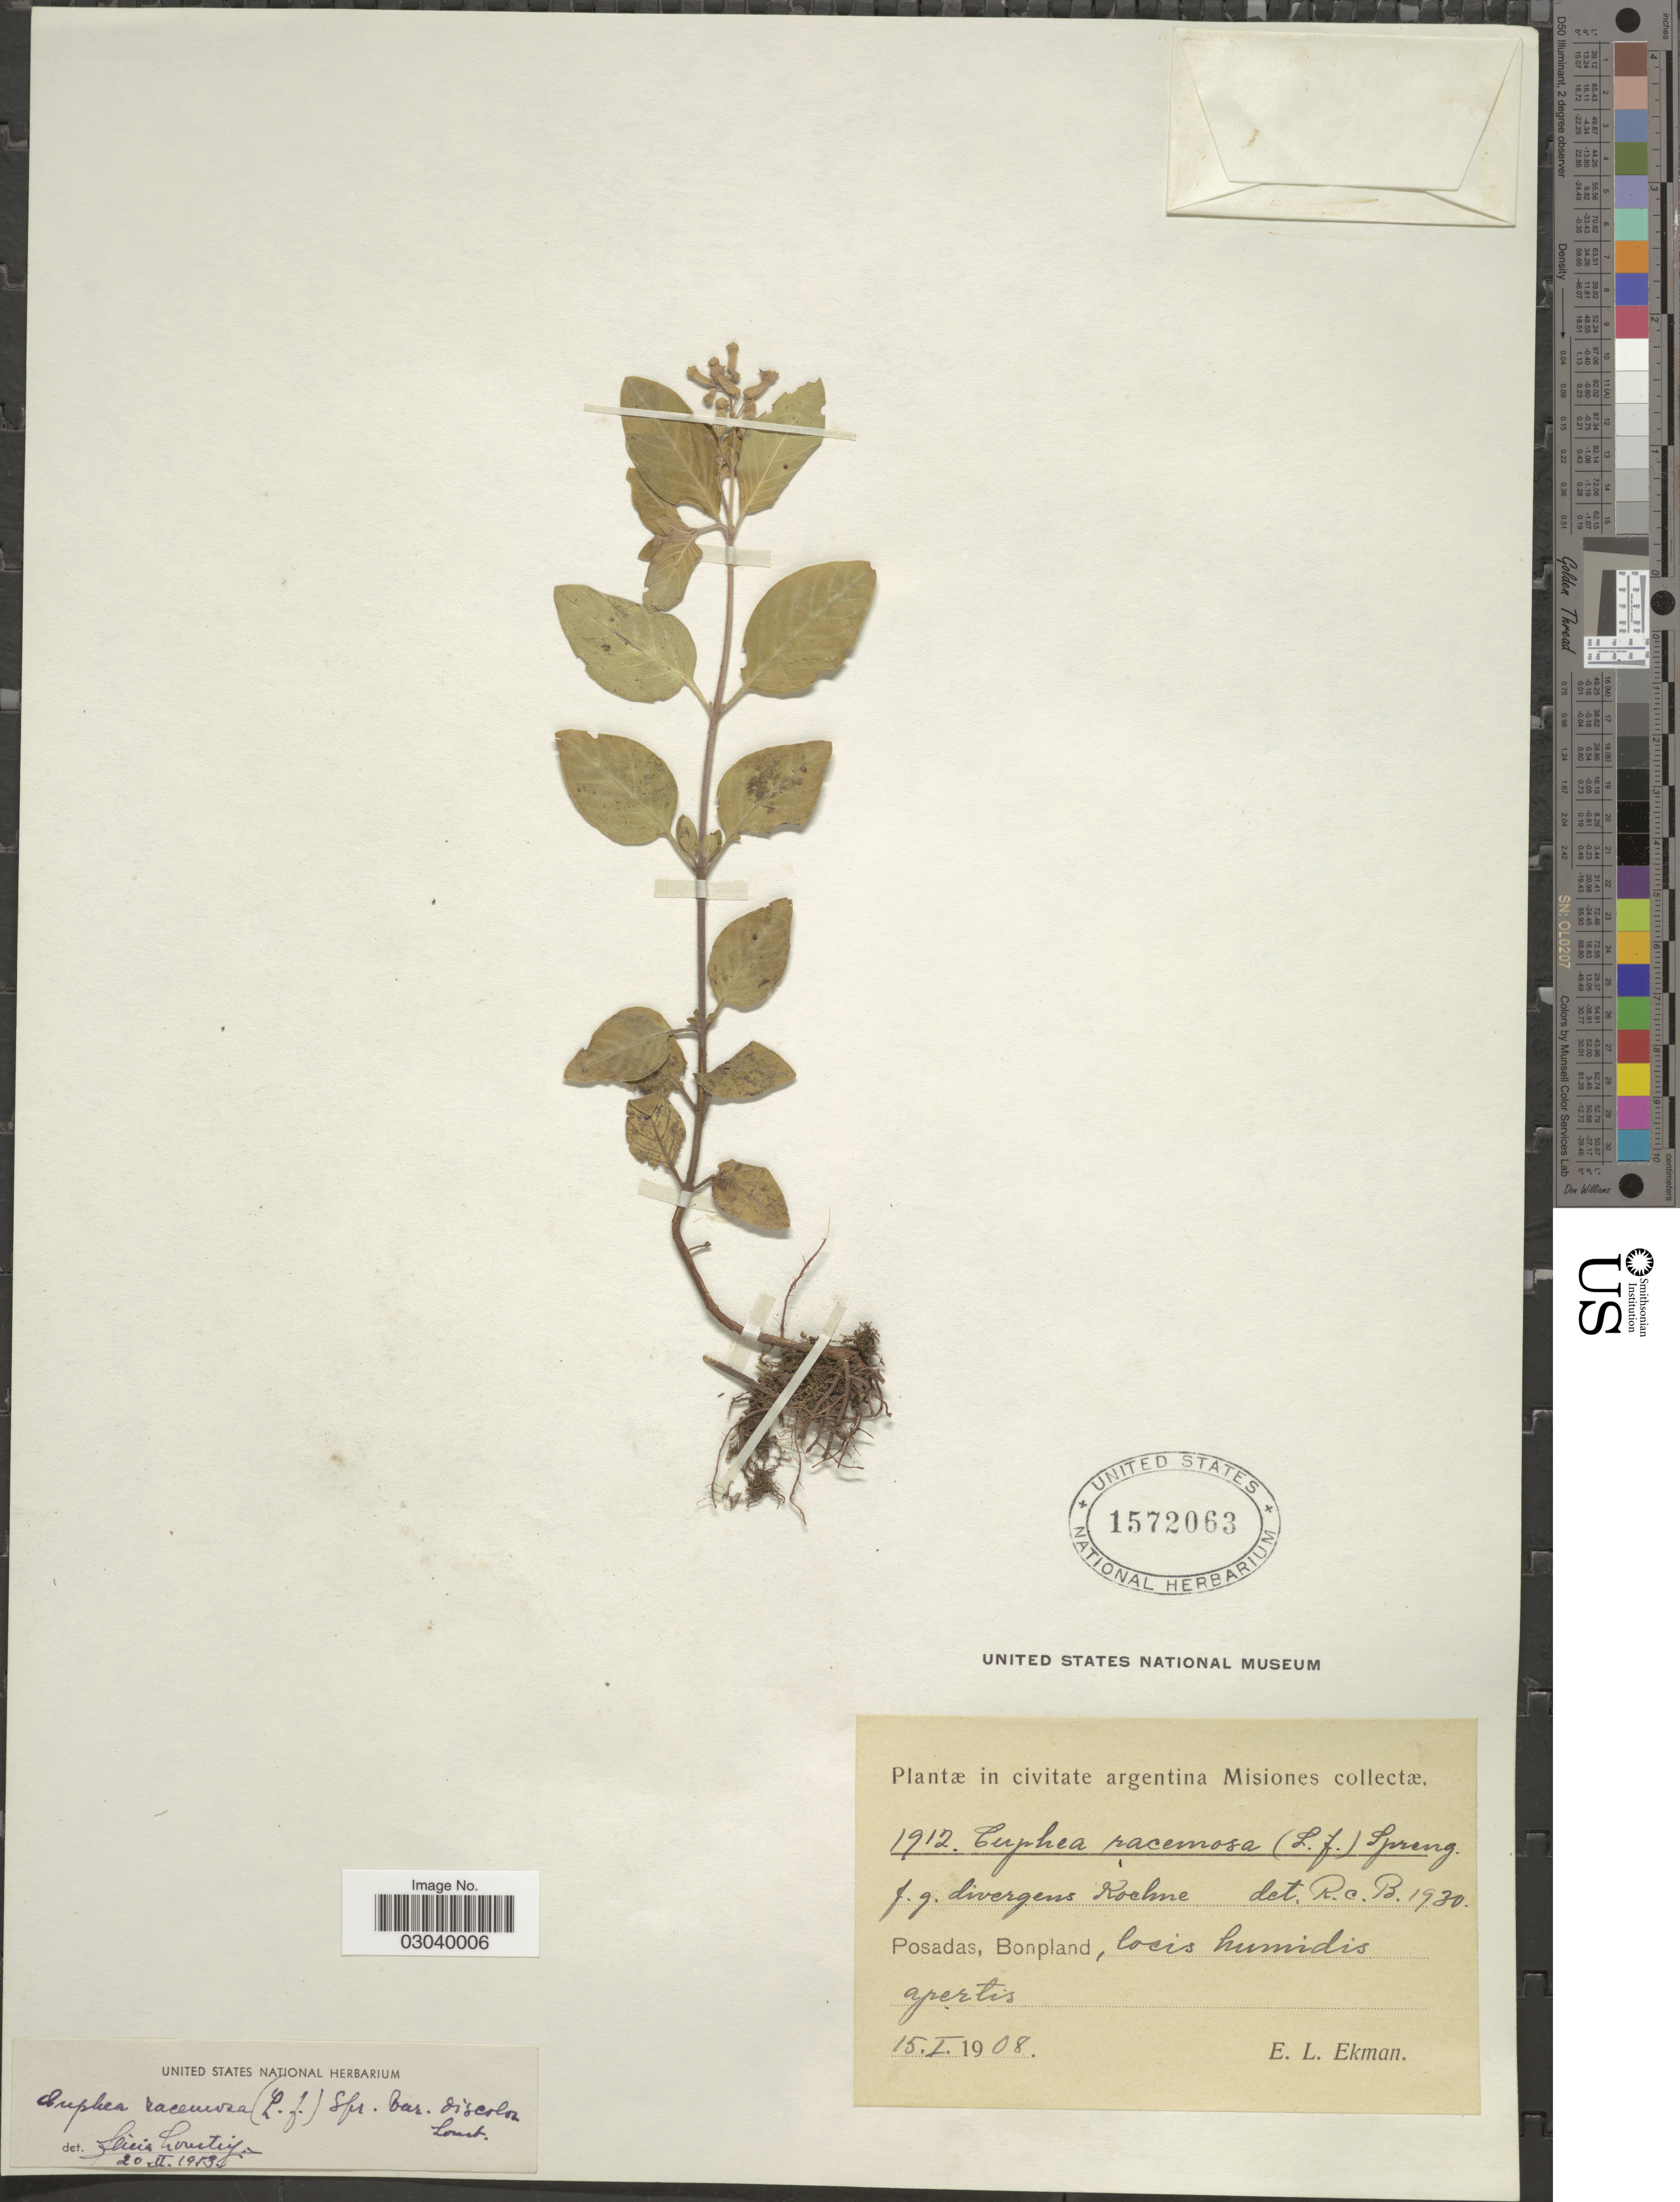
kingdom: Plantae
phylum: Tracheophyta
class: Magnoliopsida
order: Myrtales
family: Lythraceae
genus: Cuphea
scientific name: Cuphea racemosa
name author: (L. f.) Spreng.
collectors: E. L. Ekman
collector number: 1912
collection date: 1908-01-15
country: Argentina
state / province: Misiones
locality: Posadas, Bonpland, locis humidis.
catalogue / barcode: US 1572063